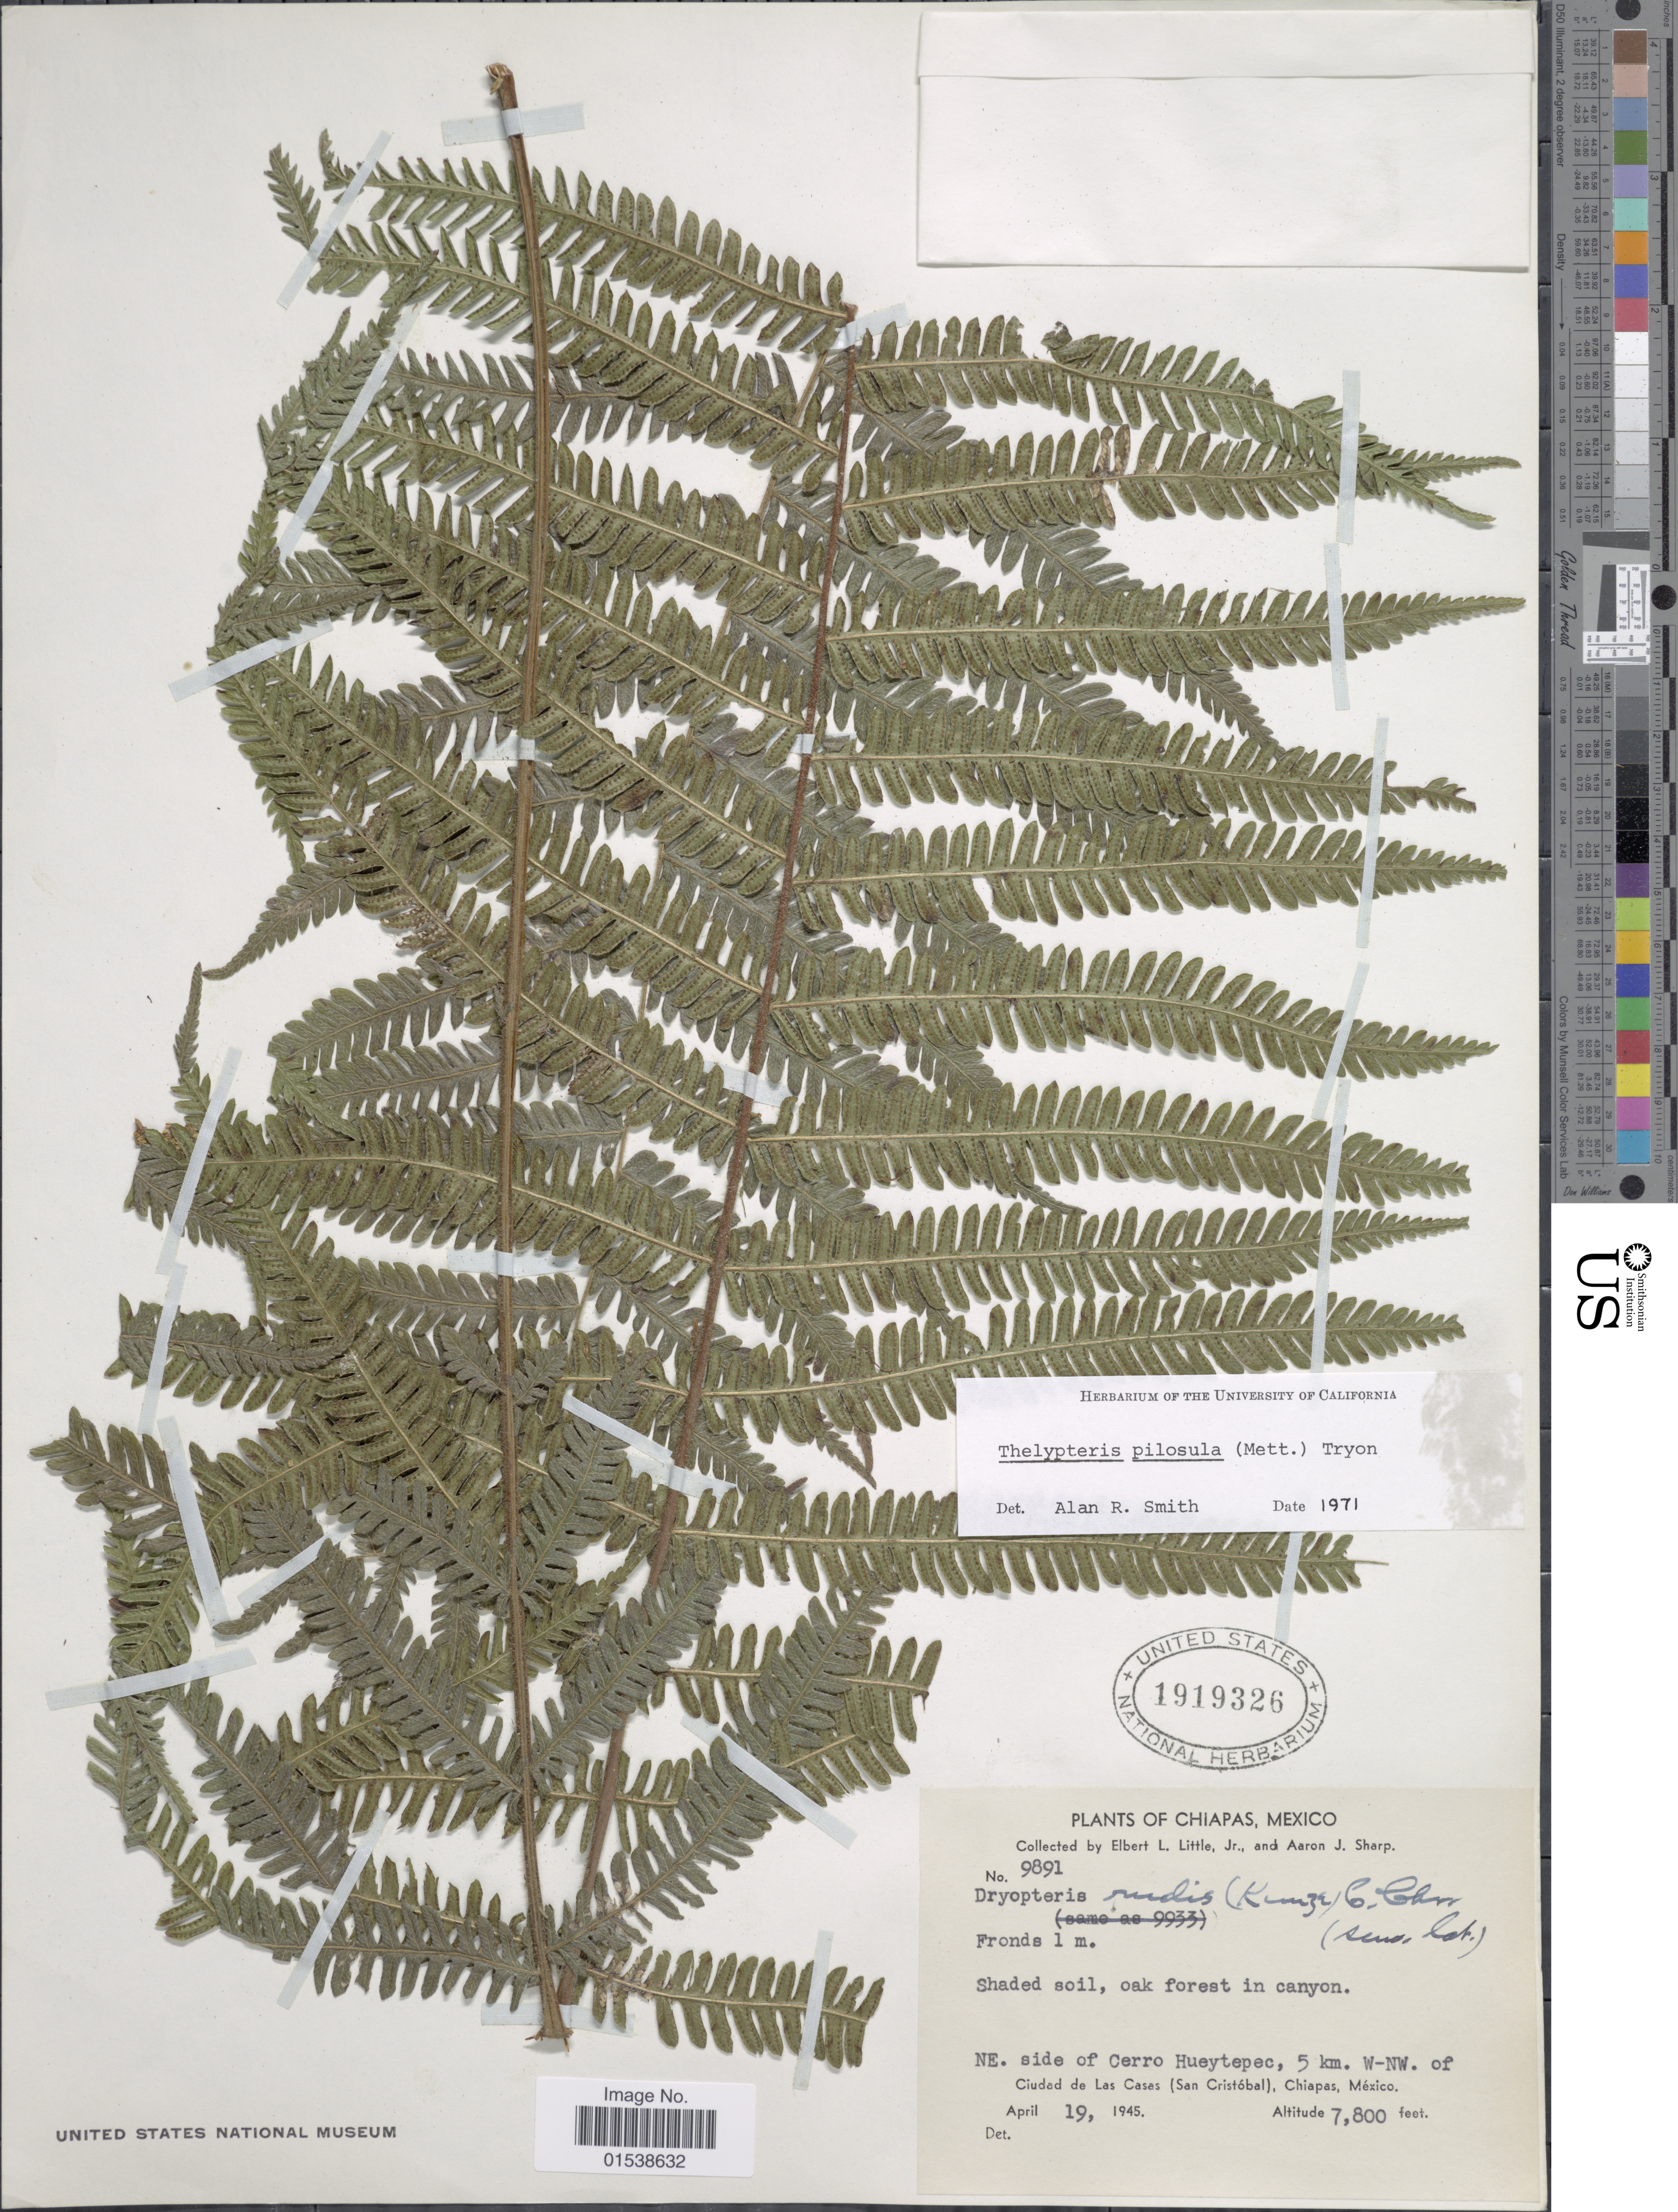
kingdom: Plantae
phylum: Tracheophyta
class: Polypodiopsida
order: Polypodiales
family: Thelypteridaceae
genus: Amauropelta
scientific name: Amauropelta pilosula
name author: (Klotzsch & H. Karst.) Á. Löve & D. Löve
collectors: E. L. Little & Mrs A. J. Sharp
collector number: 9891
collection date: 1945-04-19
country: Mexico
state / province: Chiapas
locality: NE side of Cerro Hueytepec, 5 km W-NW of Ciudad de Las Casas (San Cristobal), Chiapas, Mexico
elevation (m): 2377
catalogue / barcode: US 1919326